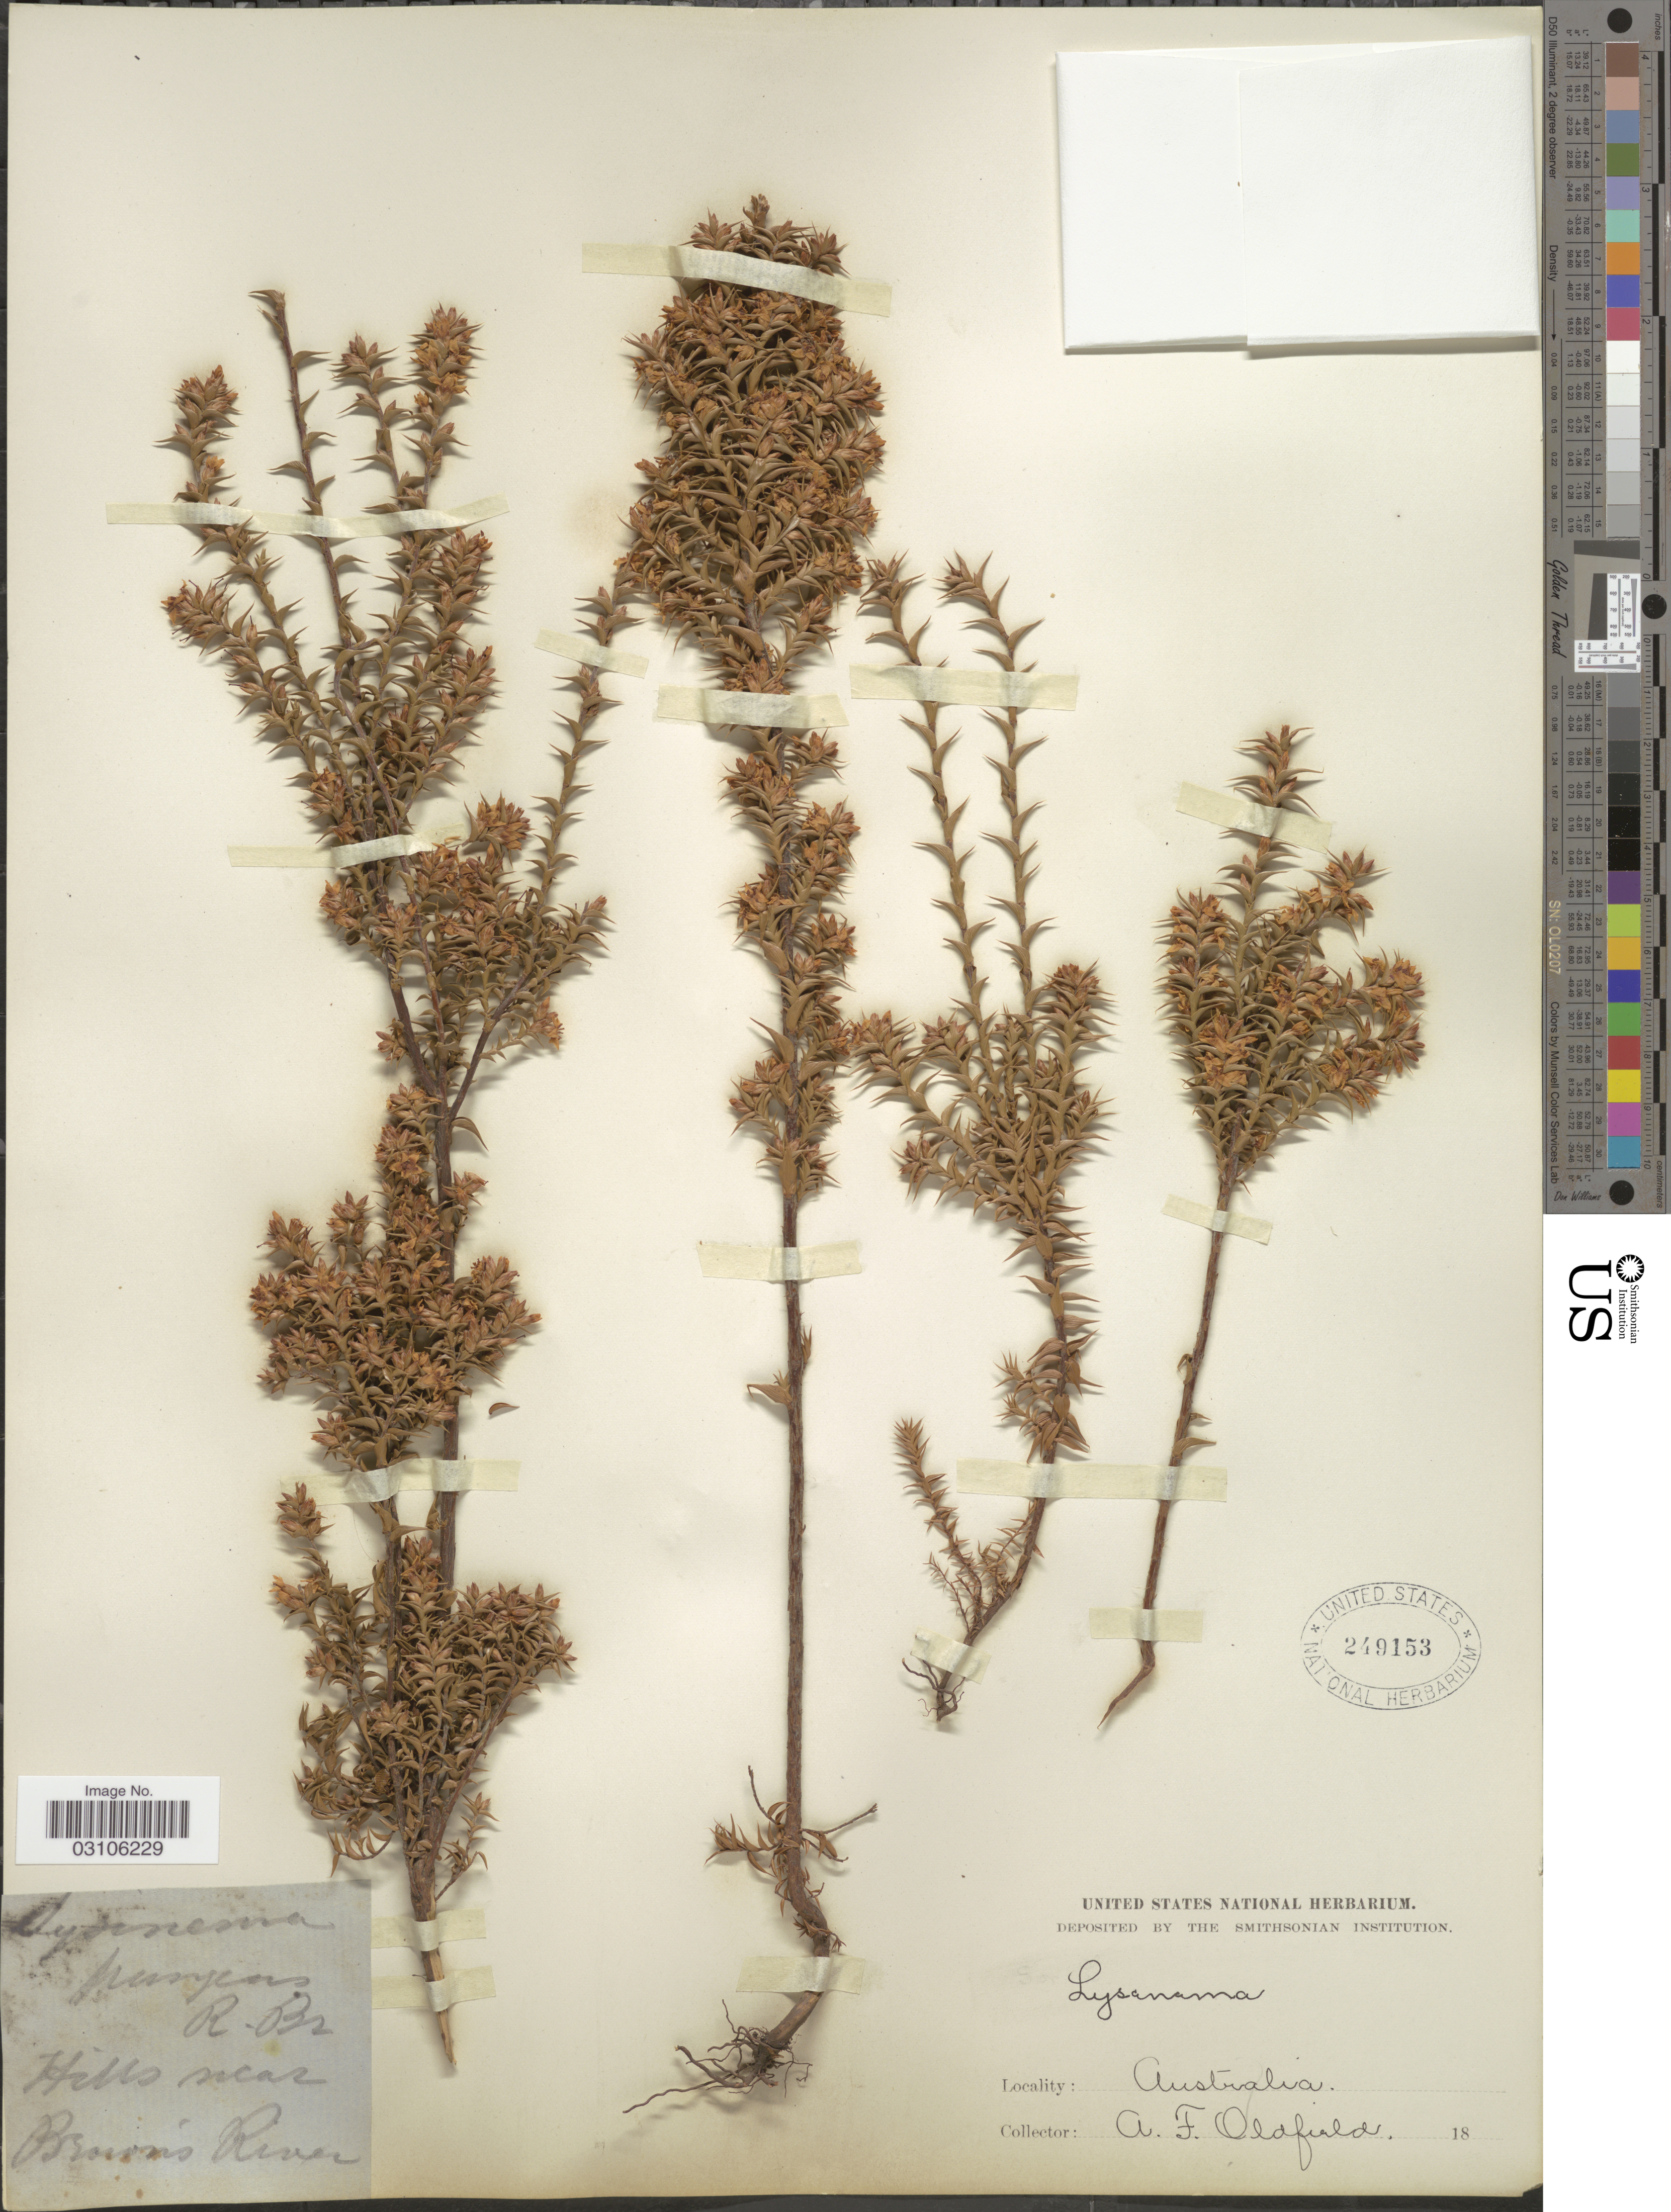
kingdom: Plantae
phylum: Tracheophyta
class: Magnoliopsida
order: Ericales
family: Ericaceae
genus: Woollsia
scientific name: Woollsia pungens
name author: (Cav.) F. Muell.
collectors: A. Oldfield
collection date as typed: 18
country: Australia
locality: Hills near Brown's River.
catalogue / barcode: US 249153